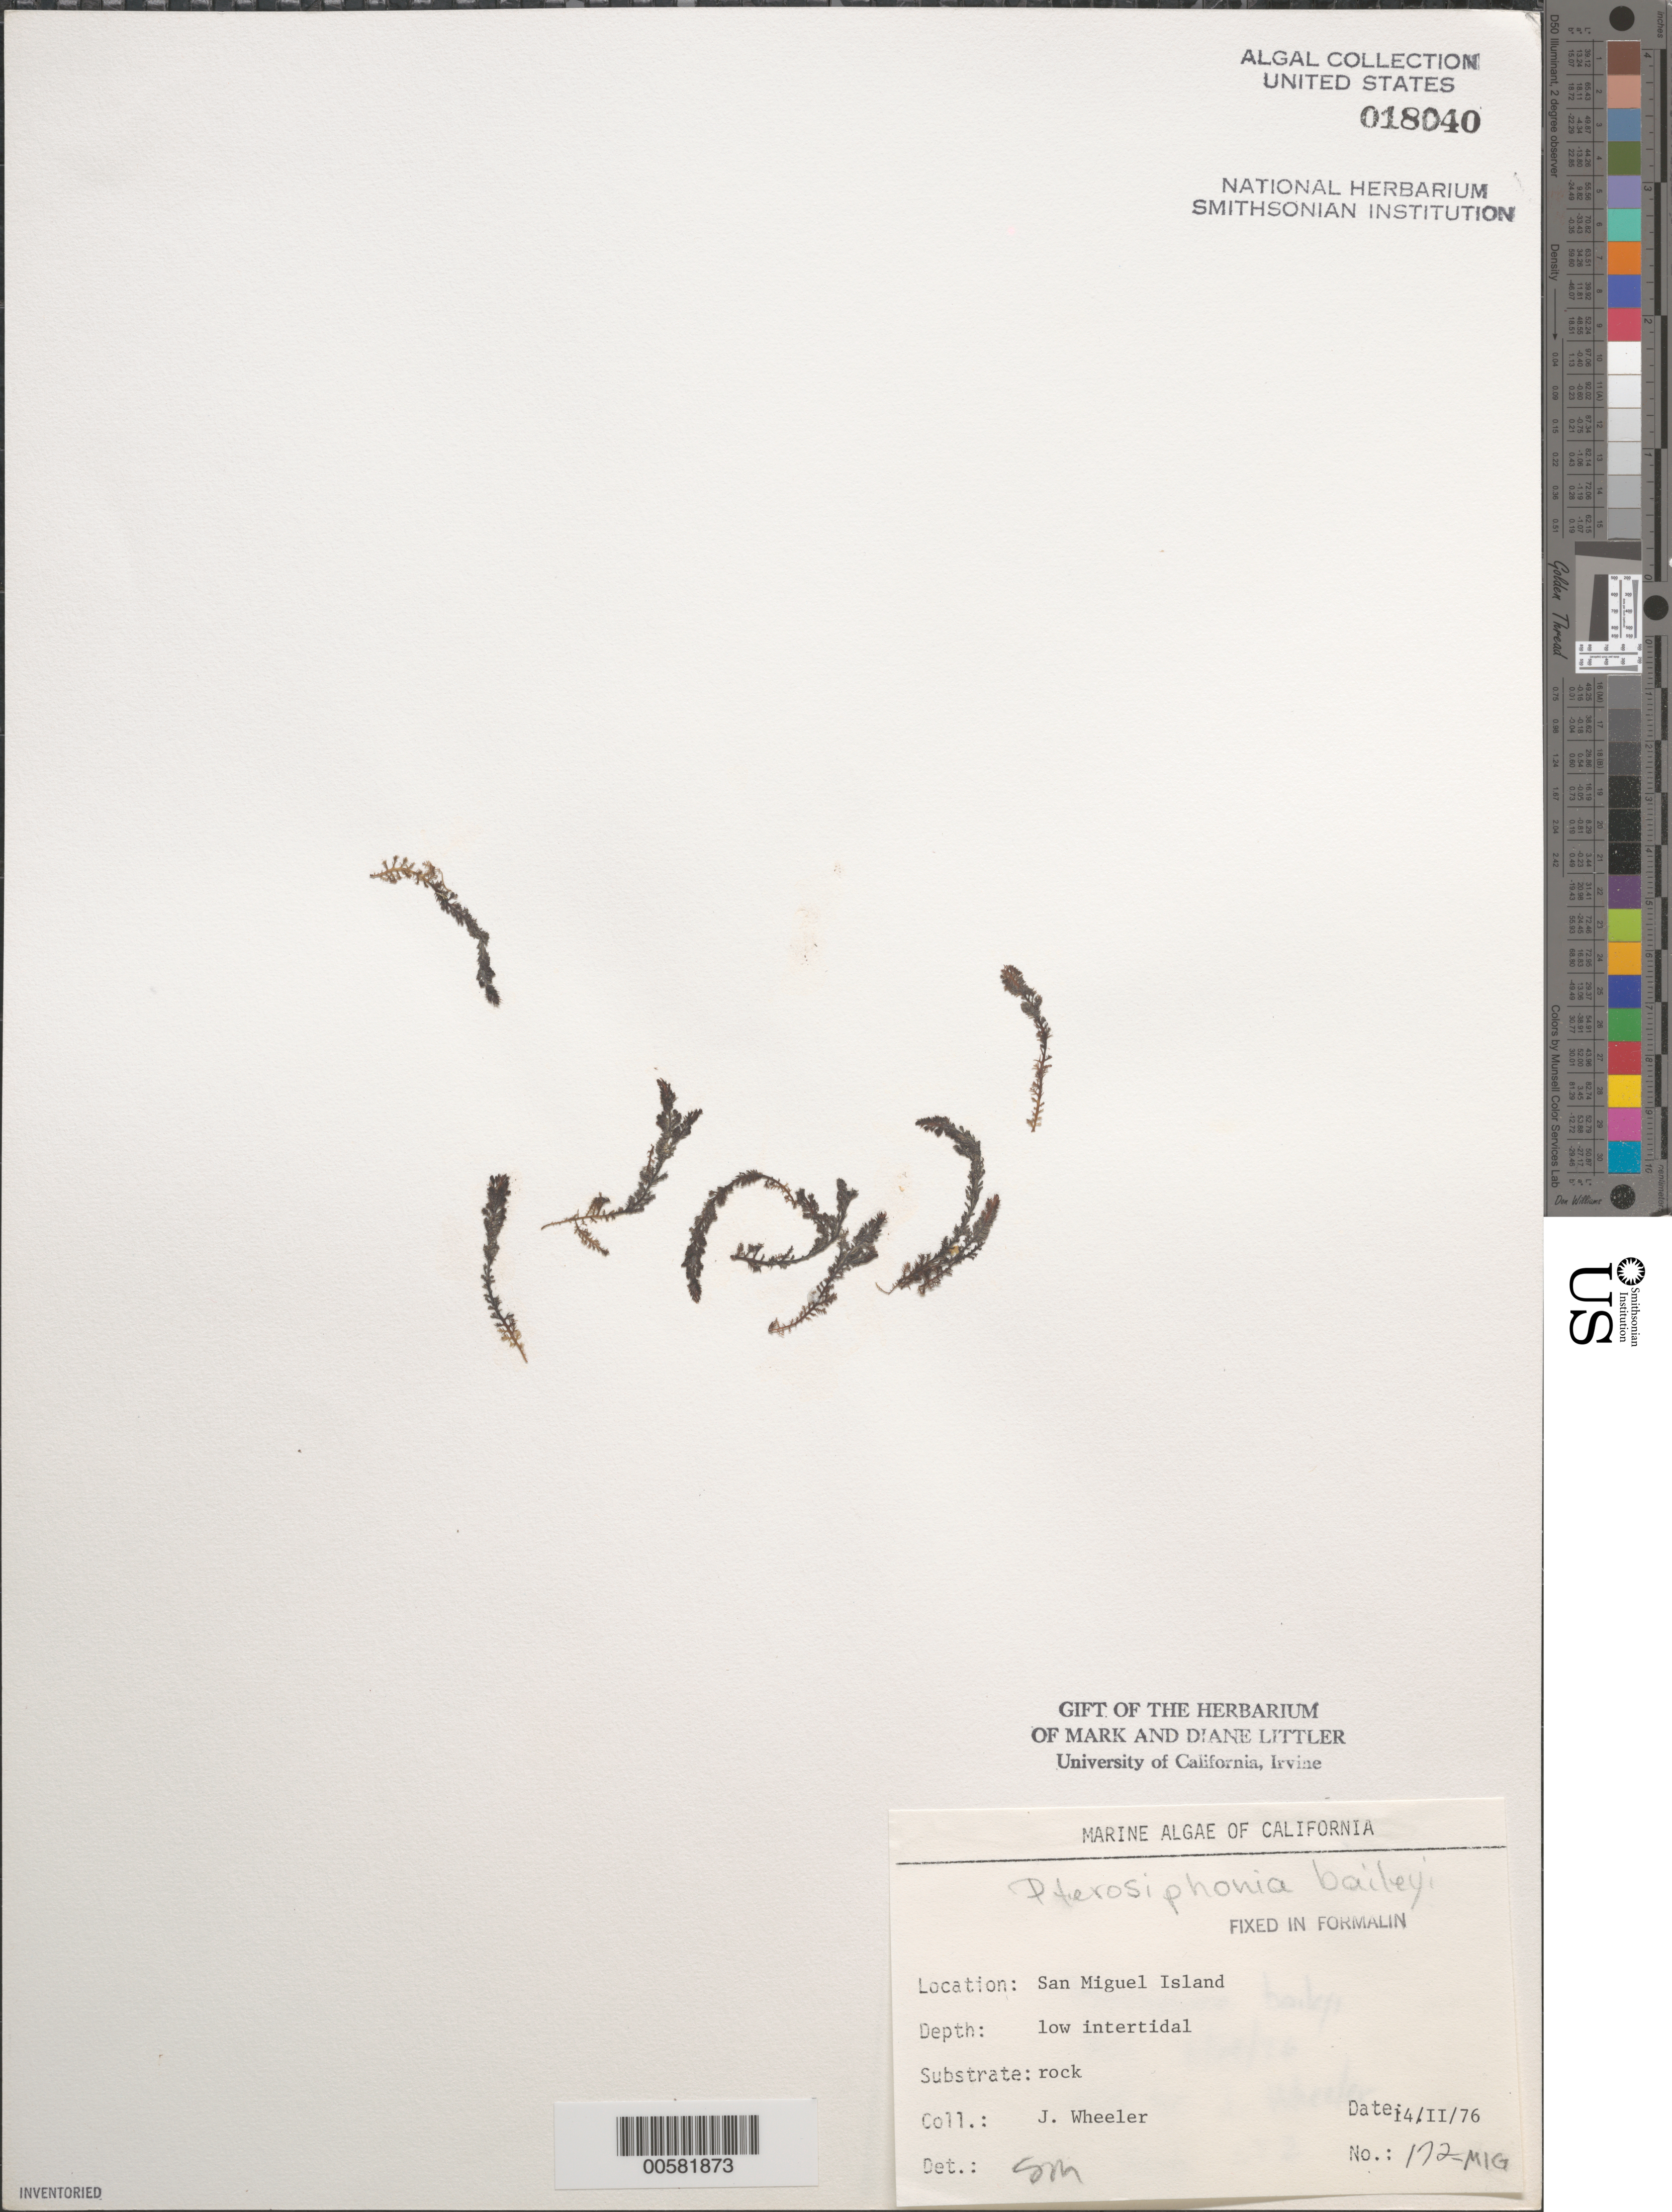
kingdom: Plantae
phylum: Rhodophyta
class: Florideophyceae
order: Ceramiales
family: Rhodomelaceae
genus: Symphyocladiella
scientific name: Symphyocladiella baileyi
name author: (Harvey) D.E.Bustamante et al.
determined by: Algae name updating Project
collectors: J. L. Wheeler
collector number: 172-mig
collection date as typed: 14 Feb 1976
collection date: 1976-02-14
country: United States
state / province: California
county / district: Santa Barbara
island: San Miguel Island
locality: Cuyler Harbor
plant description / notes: BLM-SOCALBIGHT Rocky Intertidal Survey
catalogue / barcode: US 18040